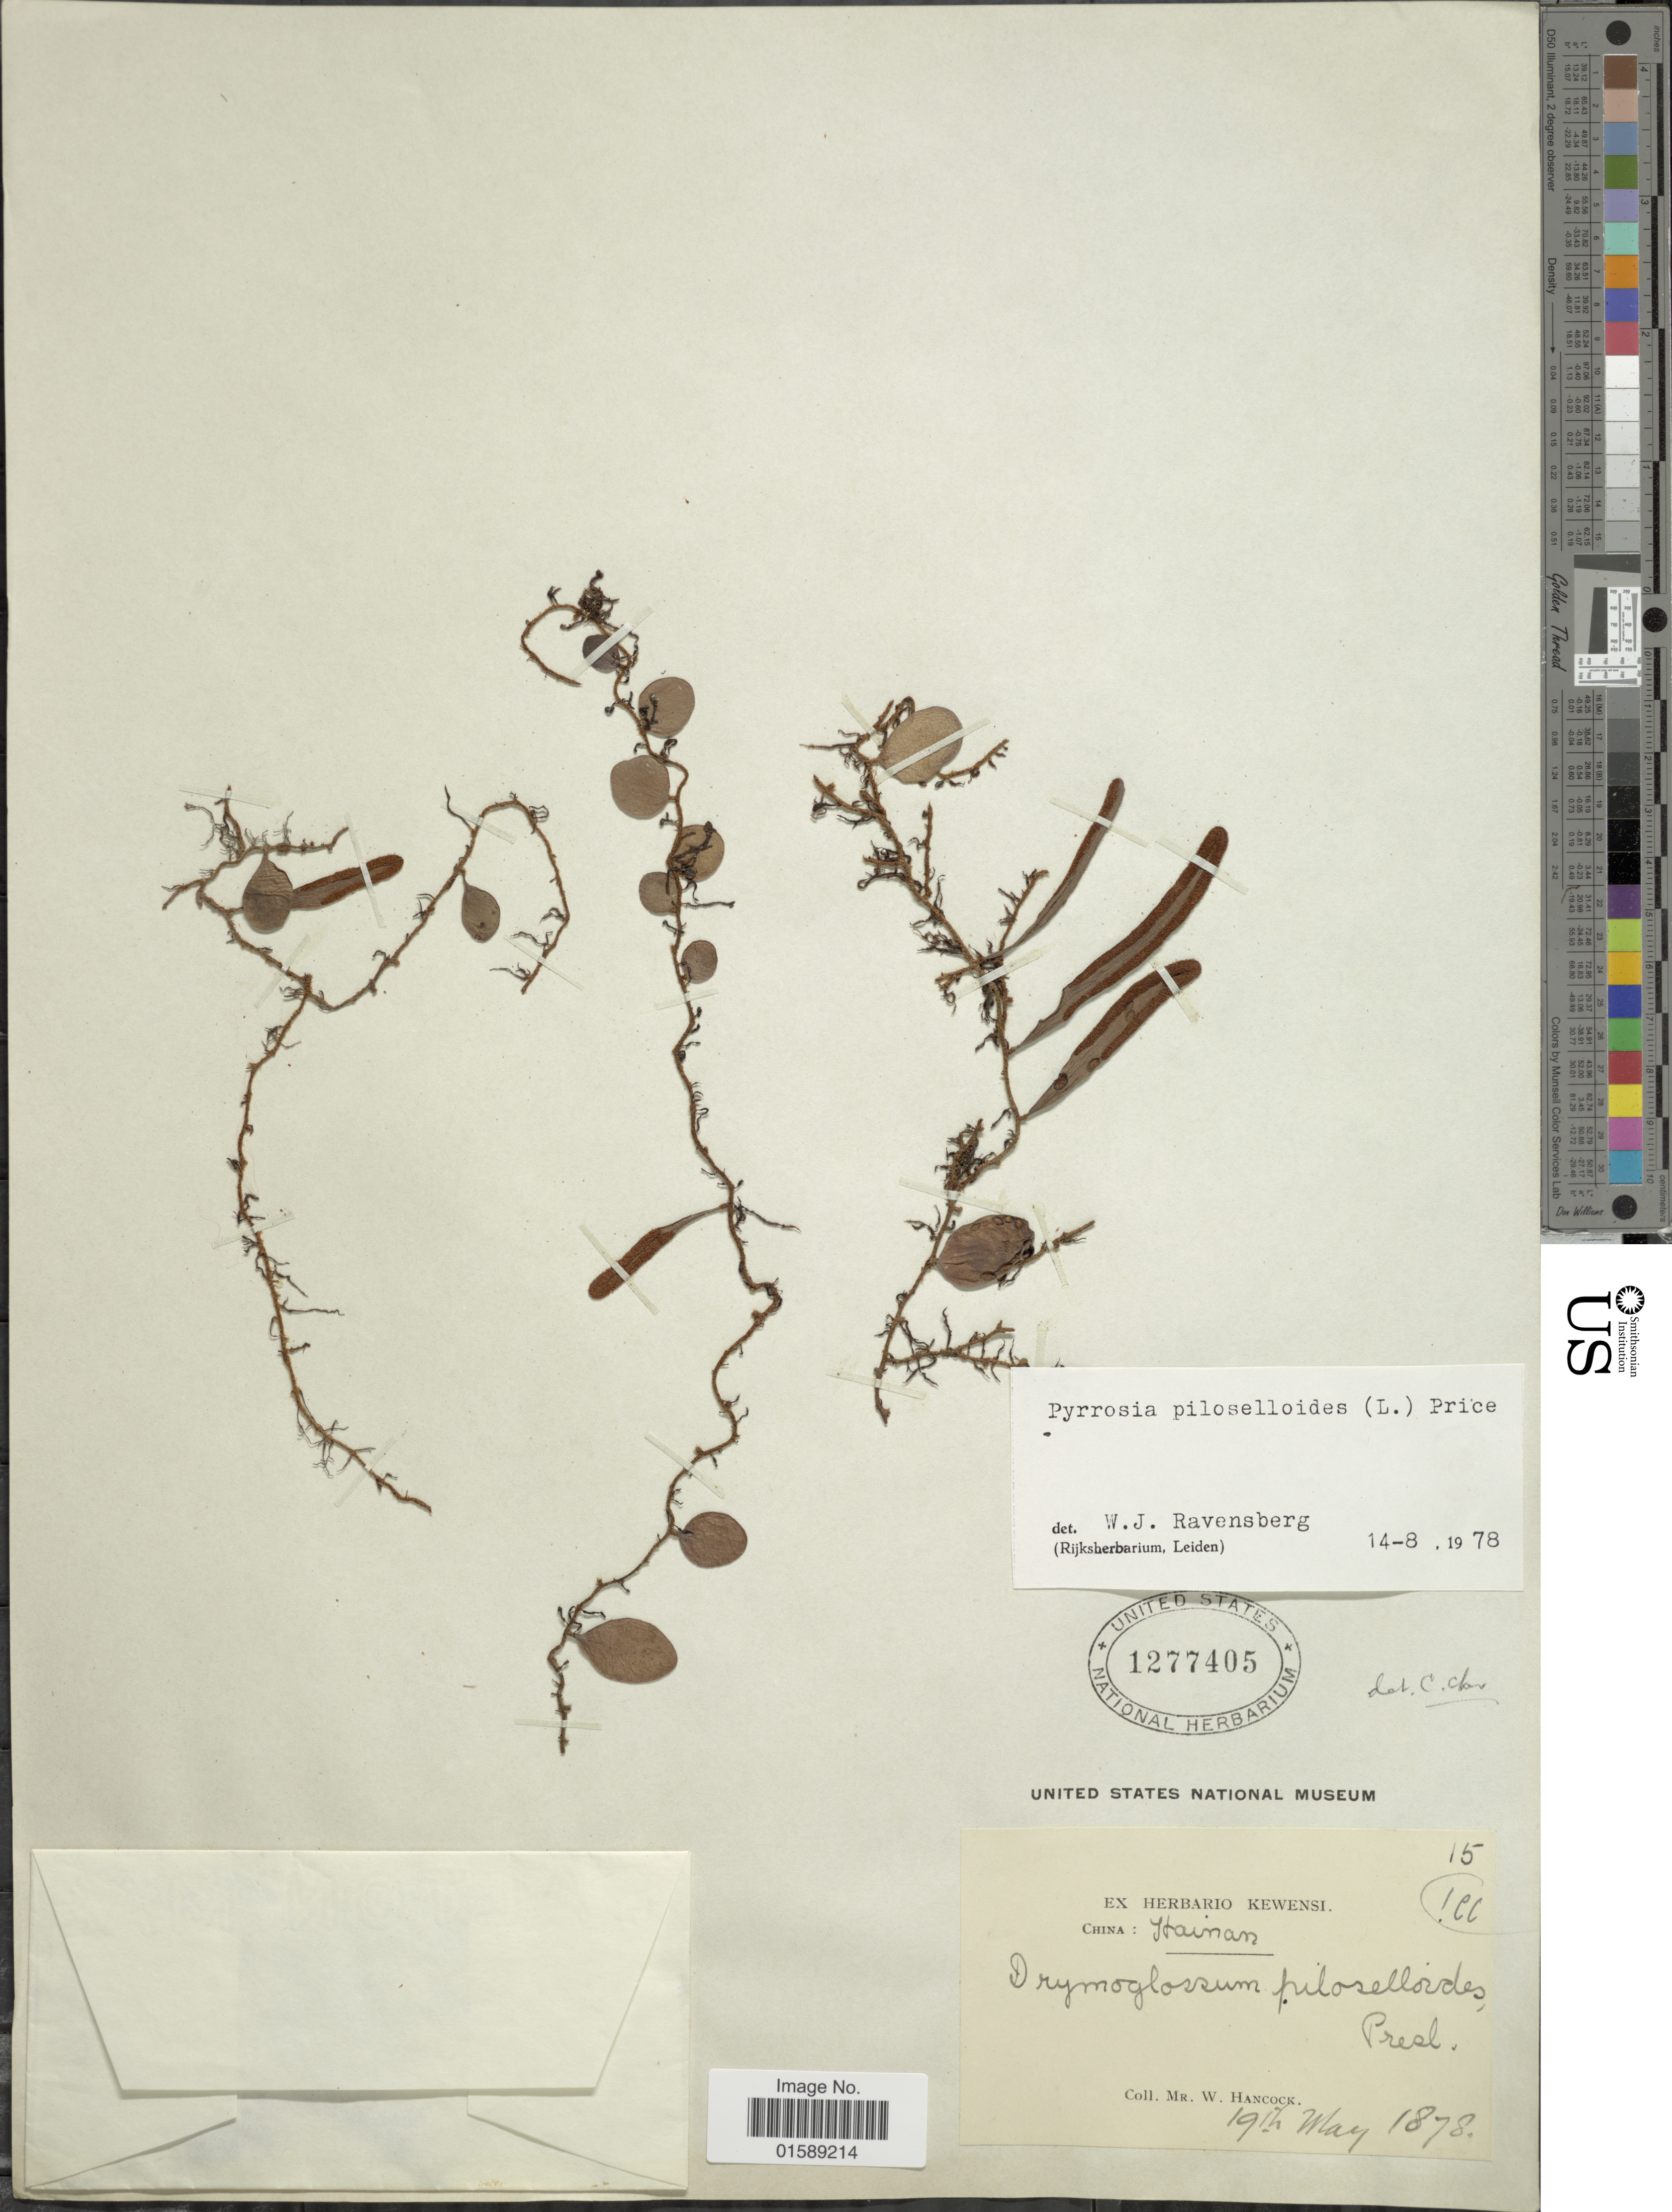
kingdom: Plantae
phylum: Tracheophyta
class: Polypodiopsida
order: Polypodiales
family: Polypodiaceae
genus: Pyrrosia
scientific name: Pyrrosia piloselloides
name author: (L.) M.G. Price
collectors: W. Hancock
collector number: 15?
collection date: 1878-05-19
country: China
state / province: Hainan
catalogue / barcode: US 1277405